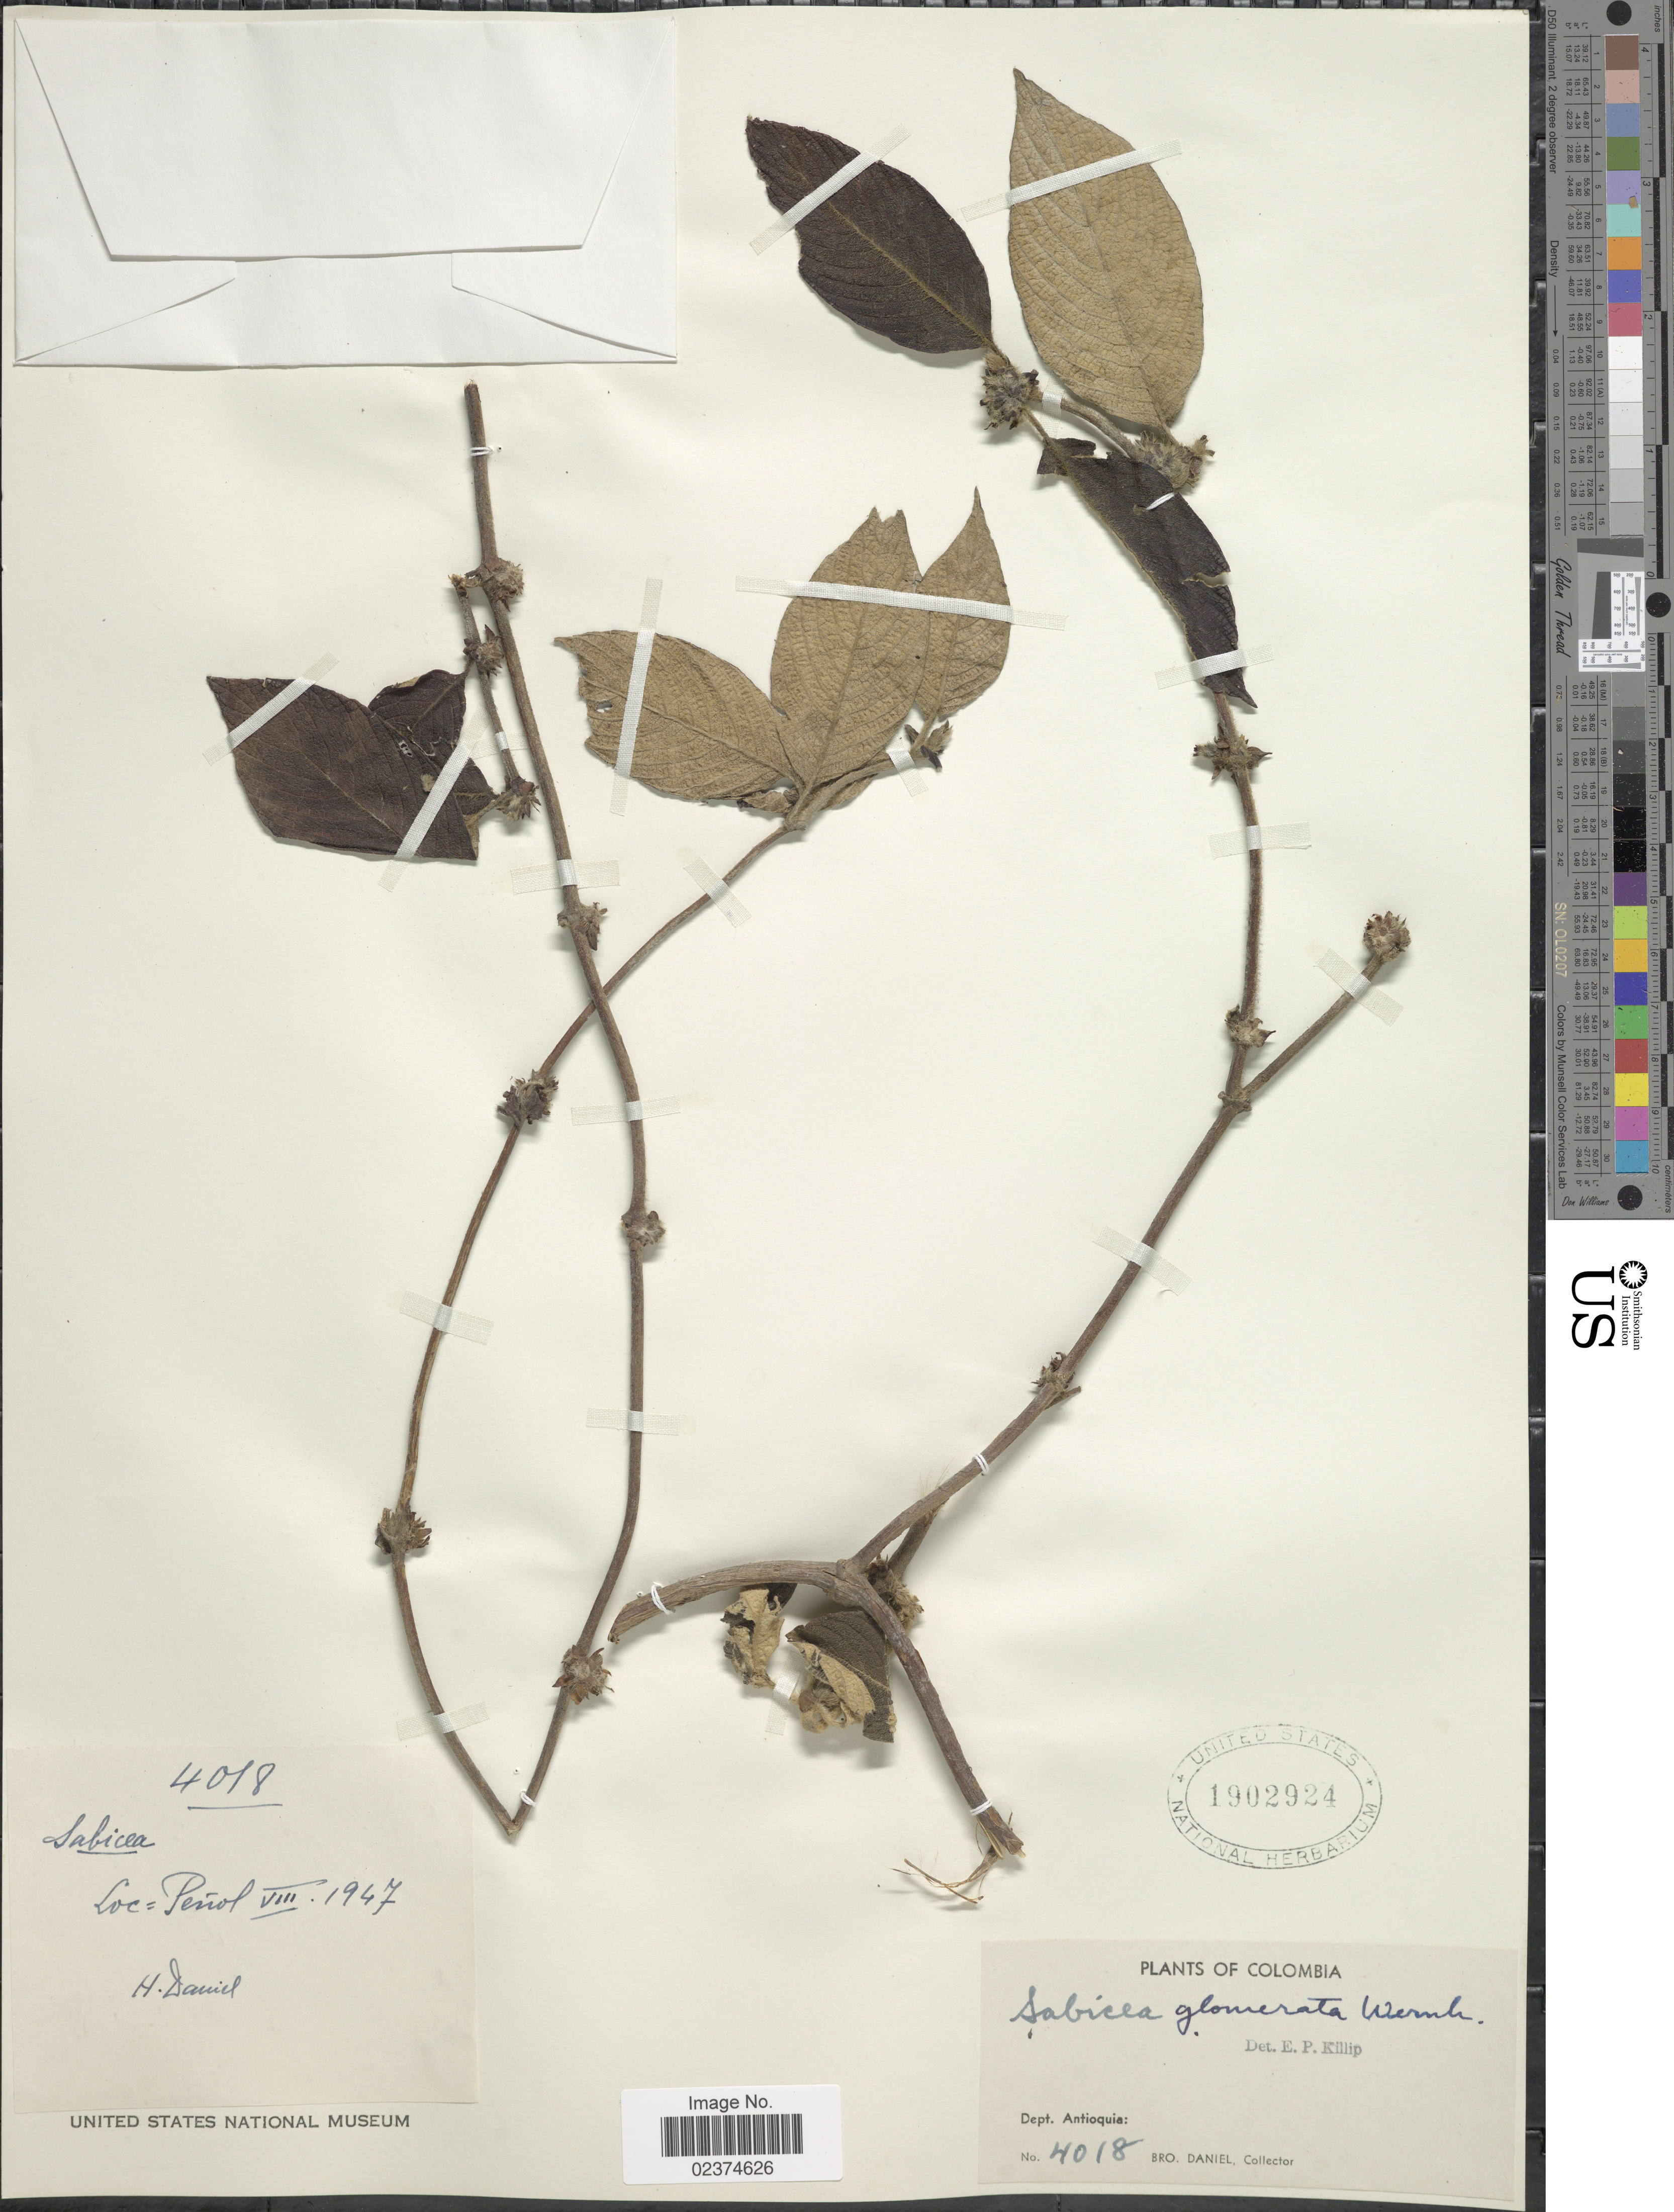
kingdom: Plantae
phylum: Tracheophyta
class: Magnoliopsida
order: Gentianales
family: Rubiaceae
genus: Sabicea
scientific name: Sabicea glomerata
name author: Wernham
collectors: H. Daniel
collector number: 4018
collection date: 1947-08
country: Colombia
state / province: Antioquia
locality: Penol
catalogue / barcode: US 1902924